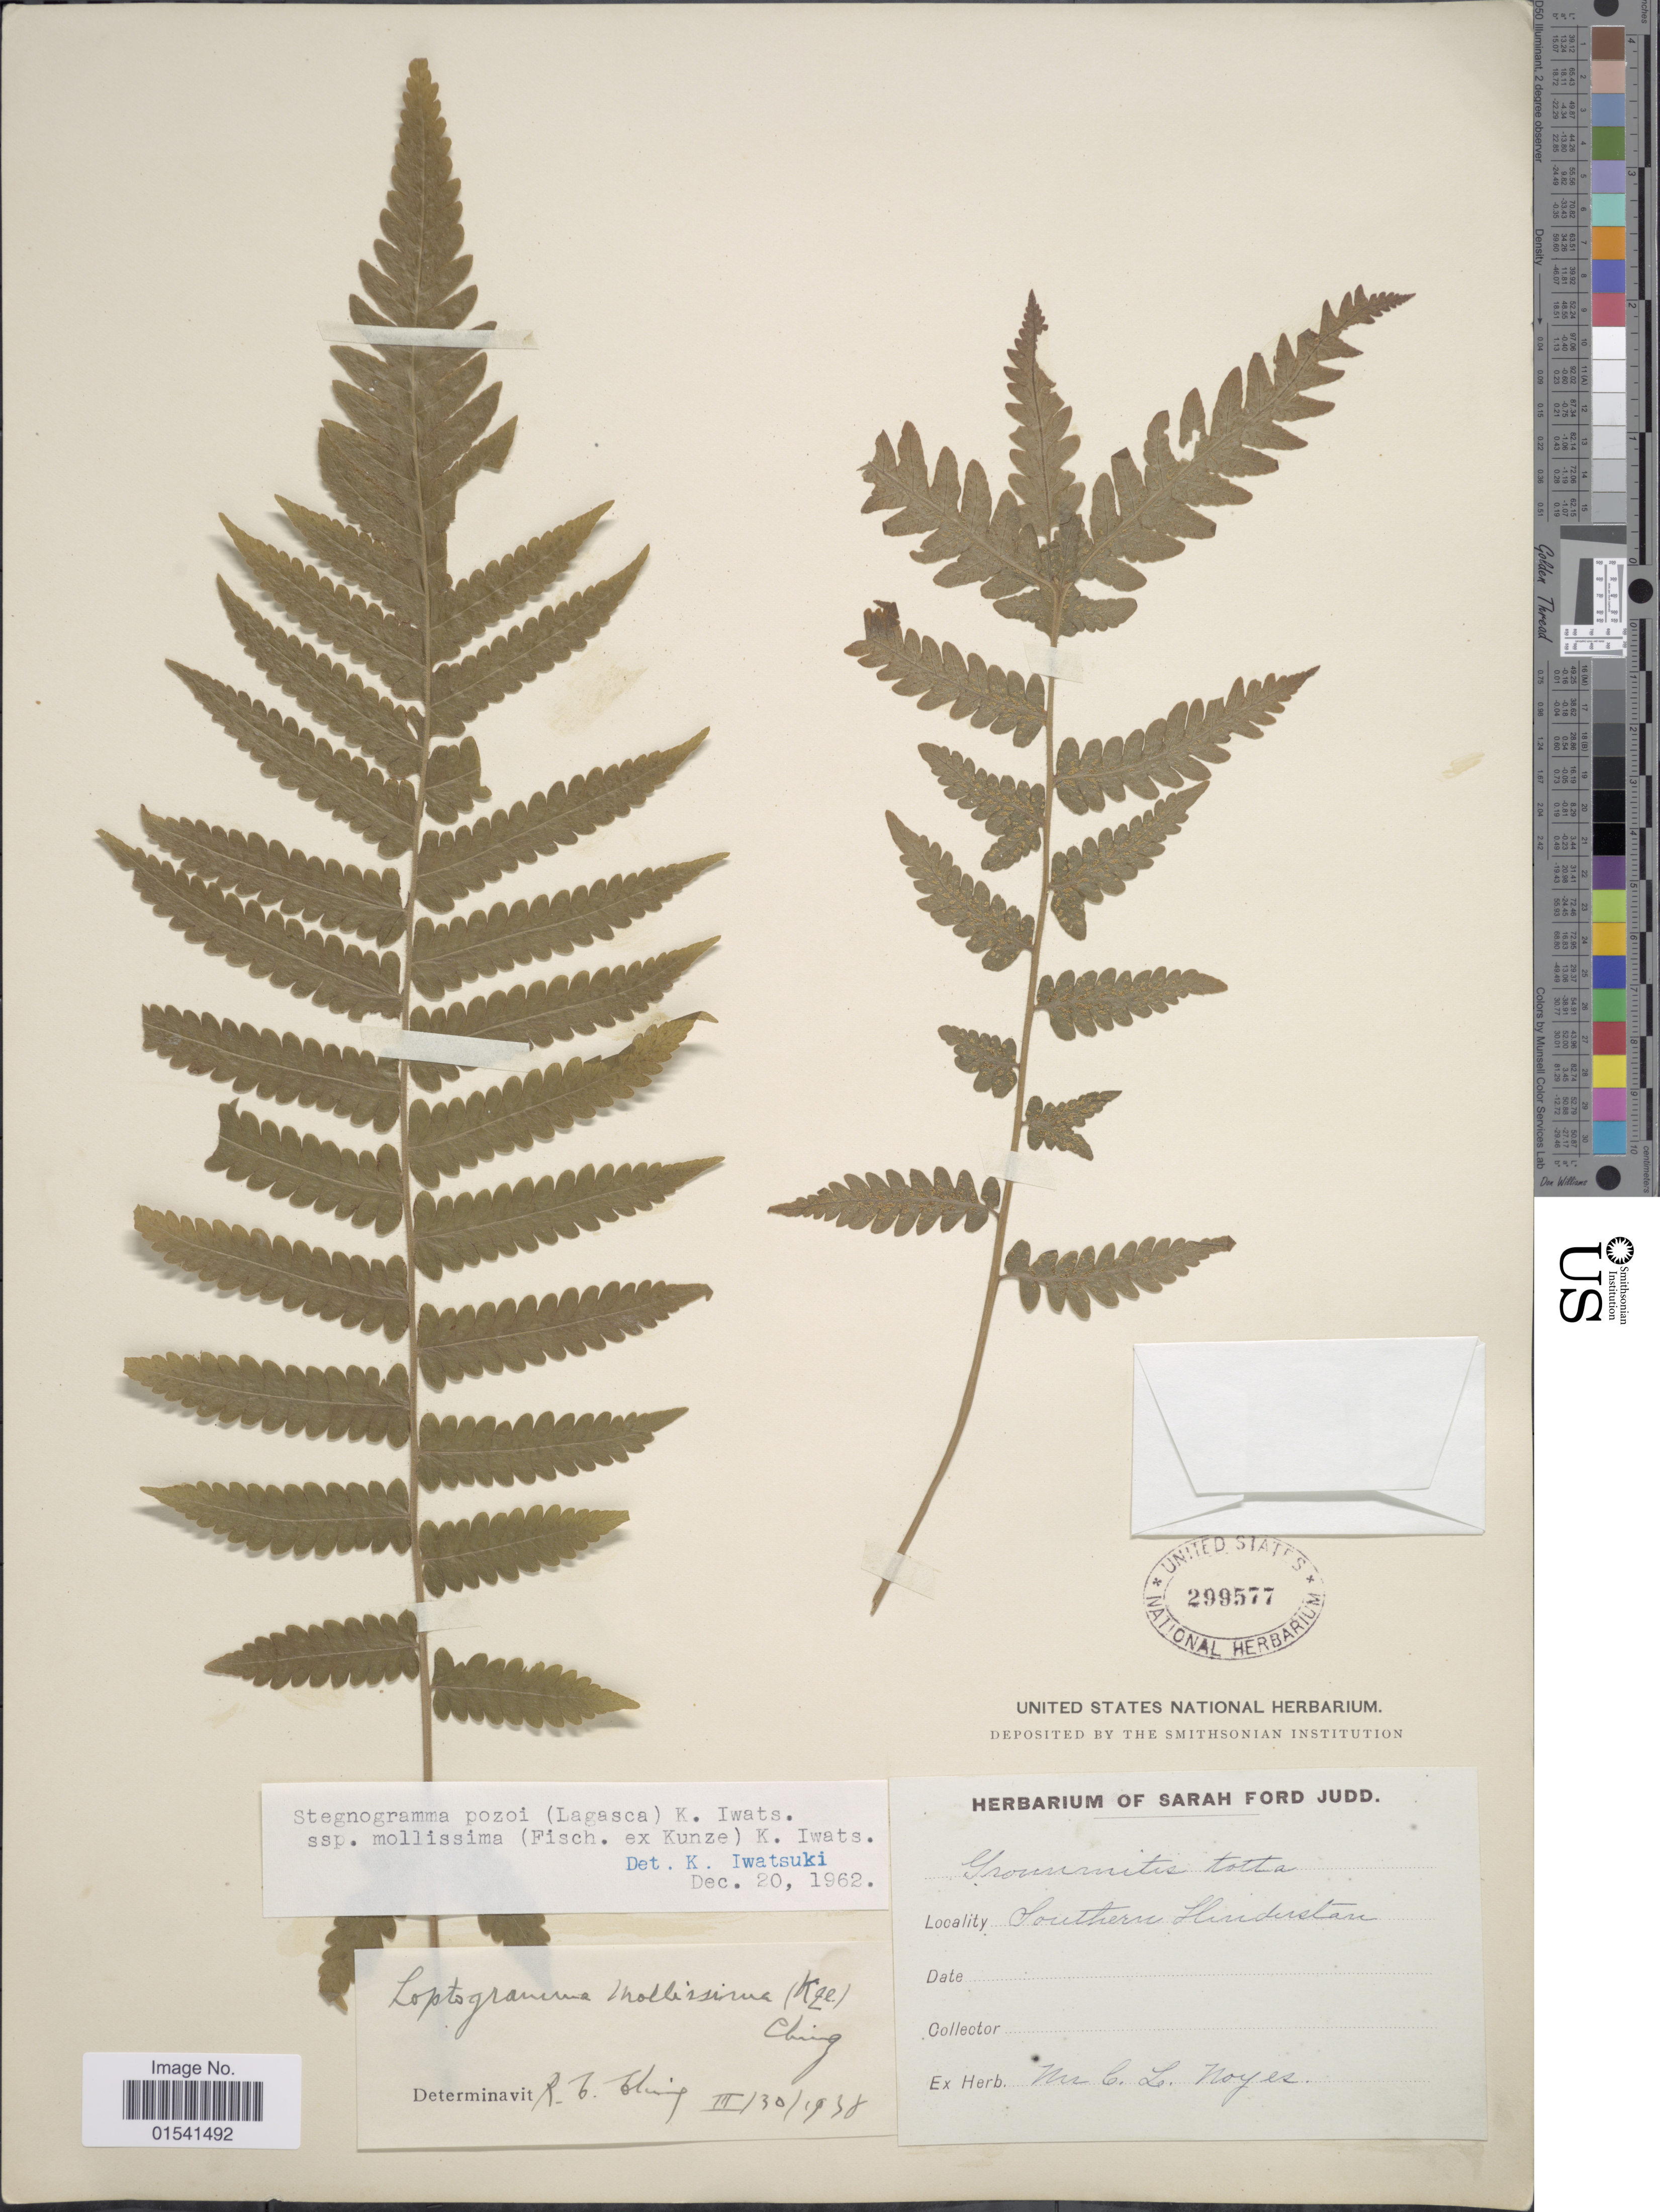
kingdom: Plantae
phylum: Tracheophyta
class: Polypodiopsida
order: Polypodiales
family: Thelypteridaceae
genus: Stegnogramma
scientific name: Stegnogramma mollissima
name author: (Fisch. ex Kunze) Fraser-Jenk.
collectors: C. Noyes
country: India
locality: Southern Hindustan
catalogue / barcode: US 299577